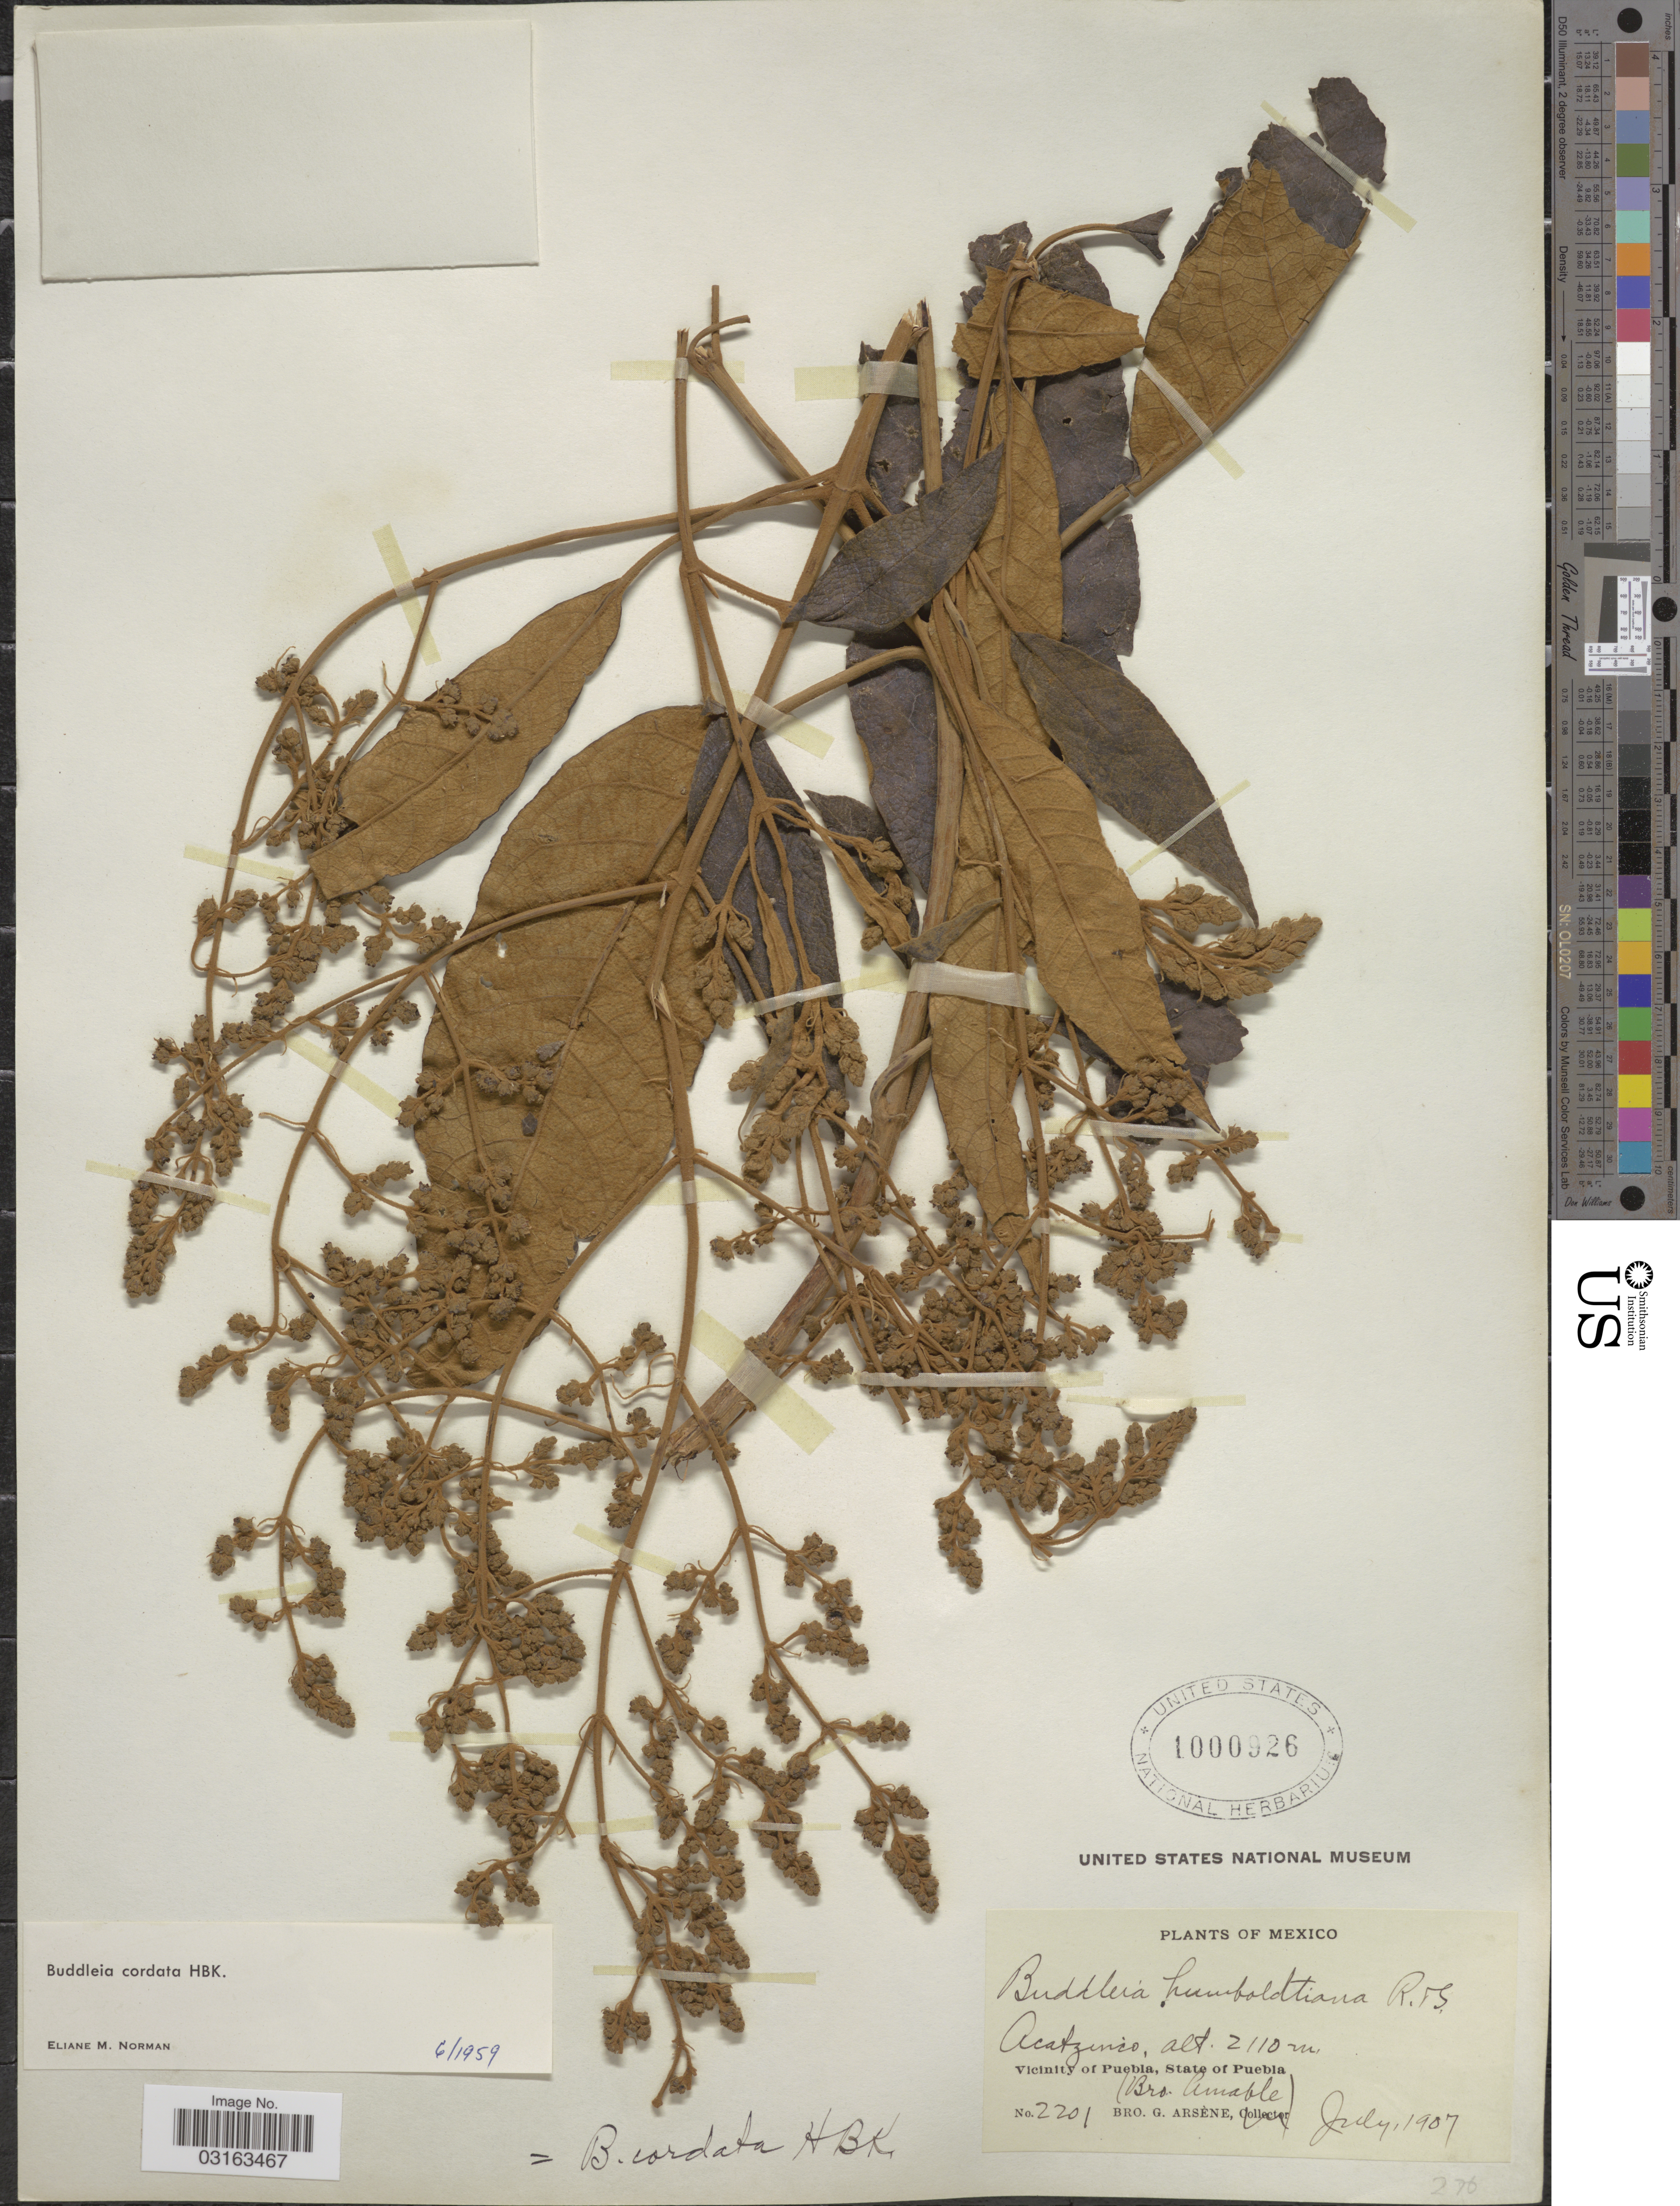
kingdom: Plantae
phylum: Tracheophyta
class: Magnoliopsida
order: Lamiales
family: Scrophulariaceae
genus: Buddleja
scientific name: Buddleja cordata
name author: Kunth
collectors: Bro. G. Arsène & B. Amable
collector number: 2201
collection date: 1907-07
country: Mexico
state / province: Puebla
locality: Acatzinco. Vicinity of Puebla.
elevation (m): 2110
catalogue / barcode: US 1000926